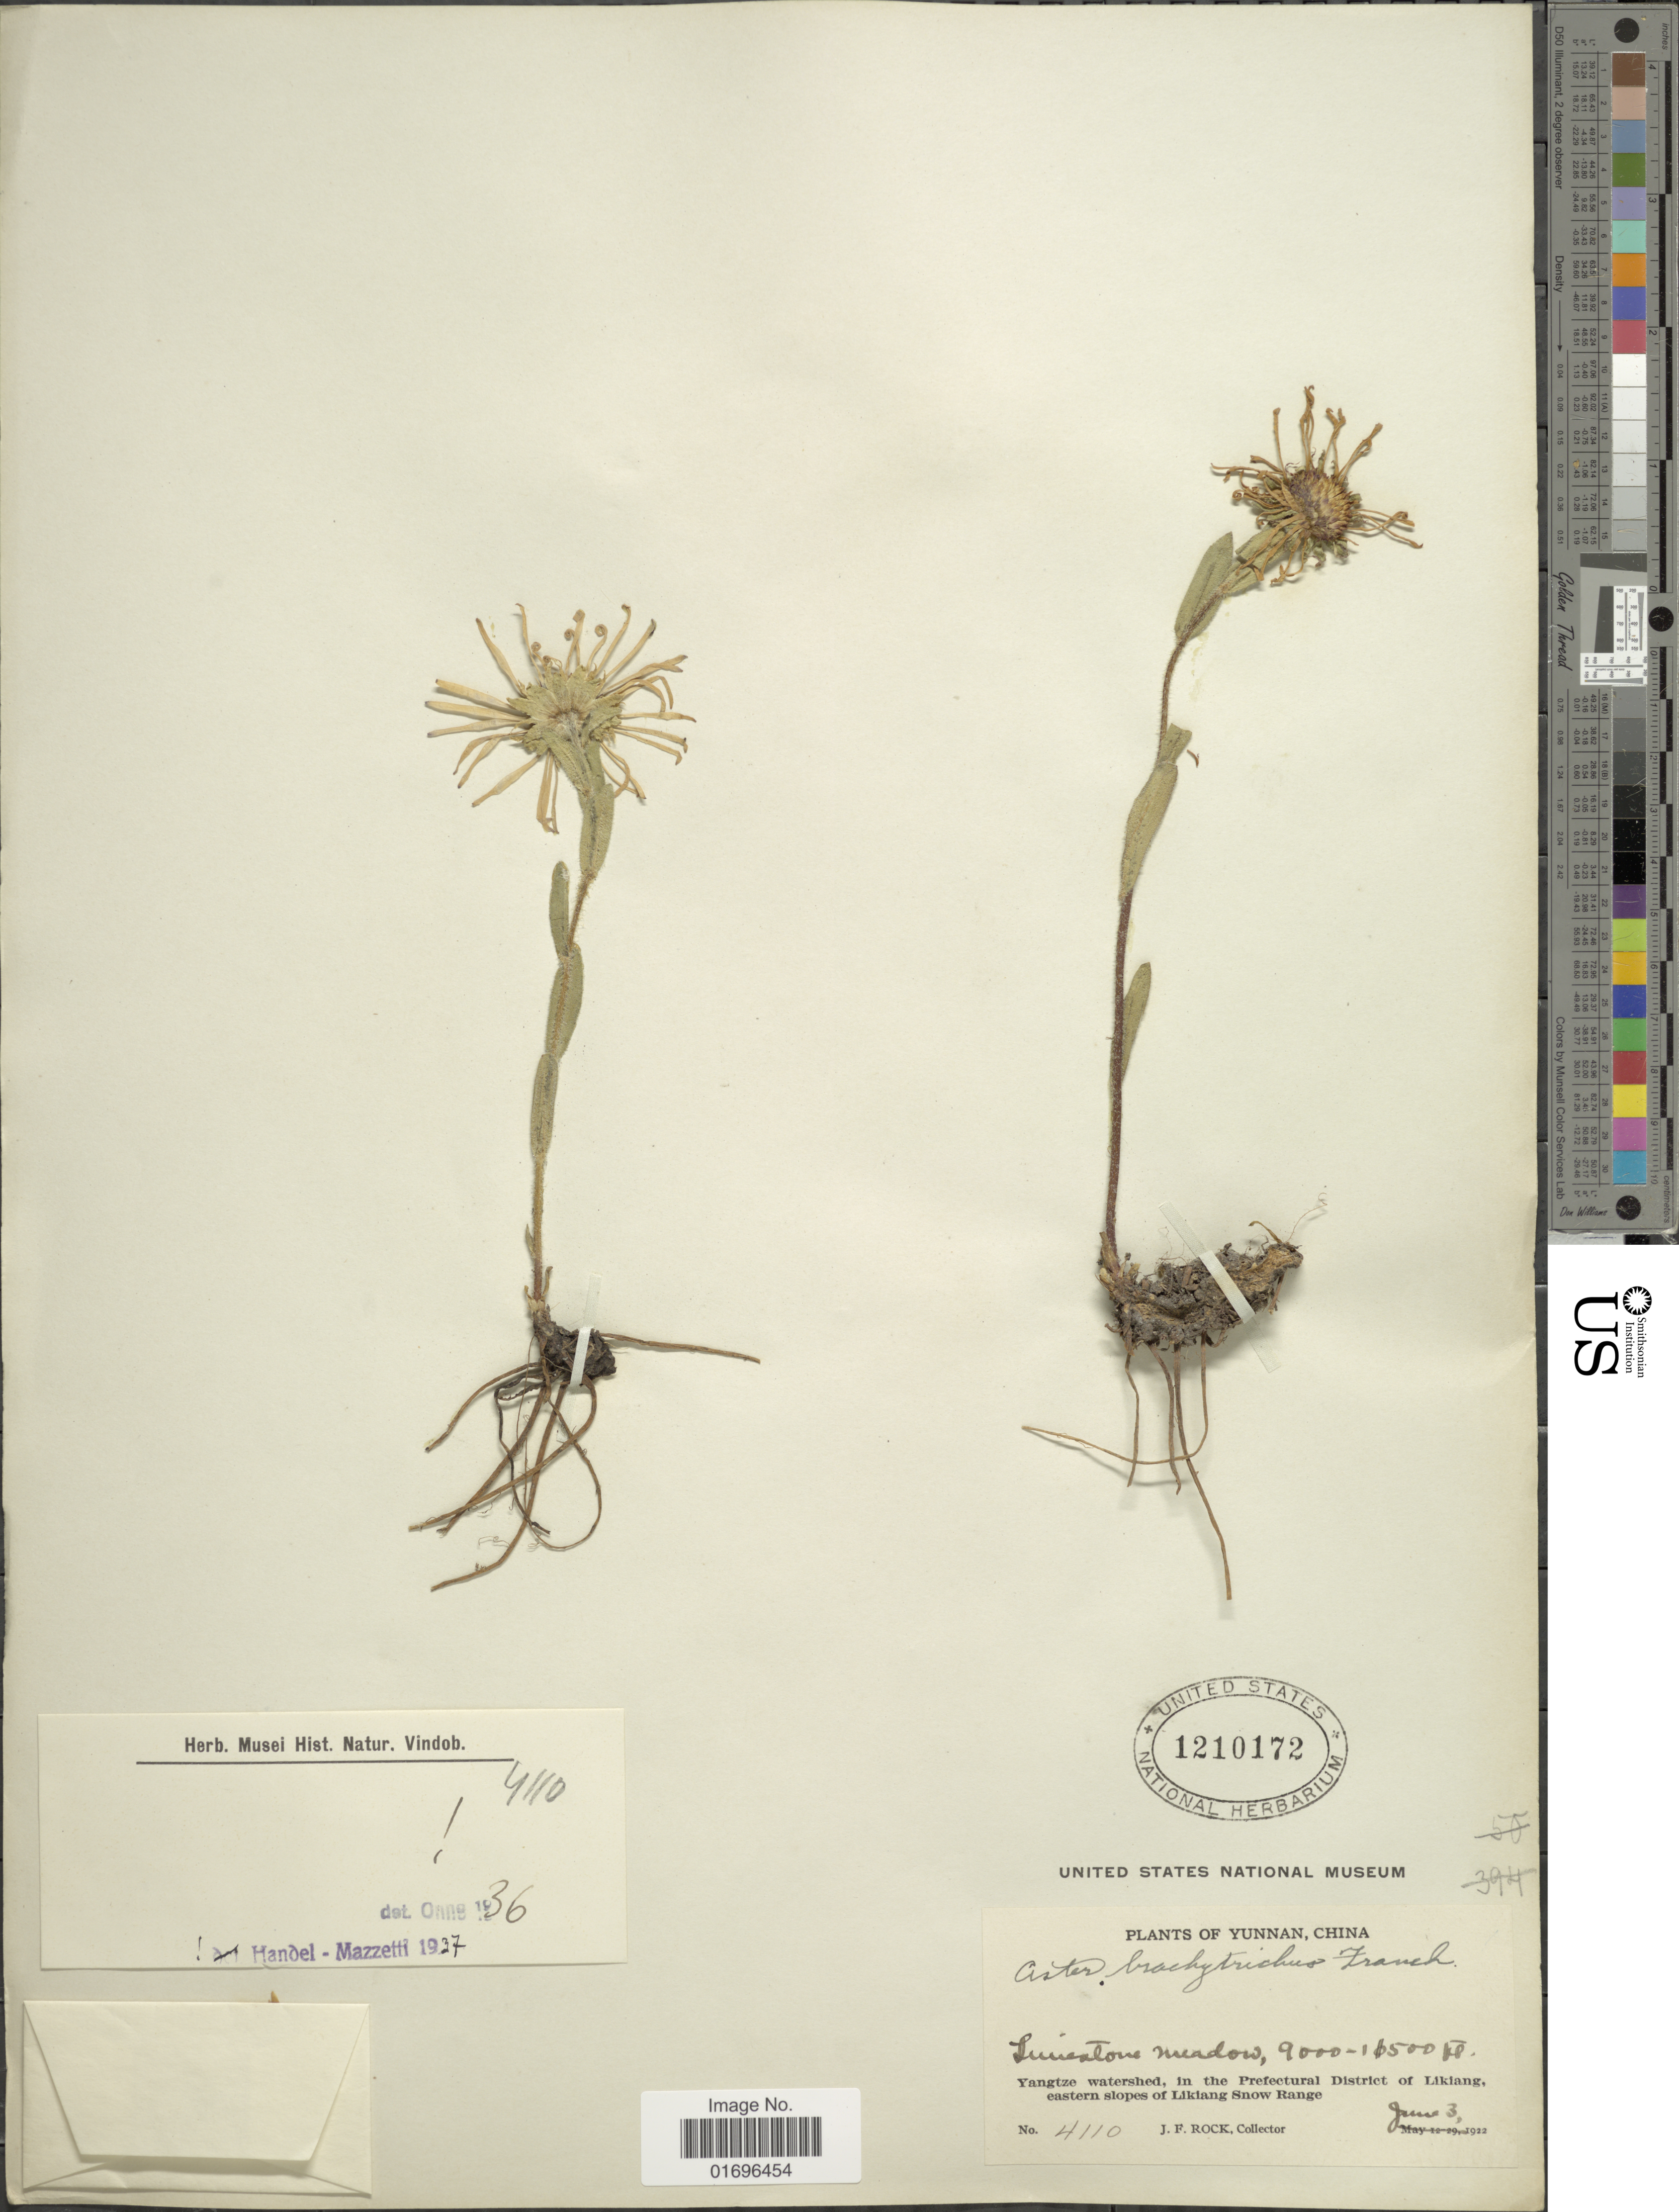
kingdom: Plantae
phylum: Tracheophyta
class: Magnoliopsida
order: Asterales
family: Asteraceae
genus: Aster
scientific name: Aster brachytrichus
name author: Franch.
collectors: J. Rock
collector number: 4110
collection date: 1922-06-03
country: China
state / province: Yunnan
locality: Limestone meadow. Yangtze watershed, in the Prefectural District of Likiang, eastern slopes of Likiang Snow Range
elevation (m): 2743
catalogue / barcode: US 1210172